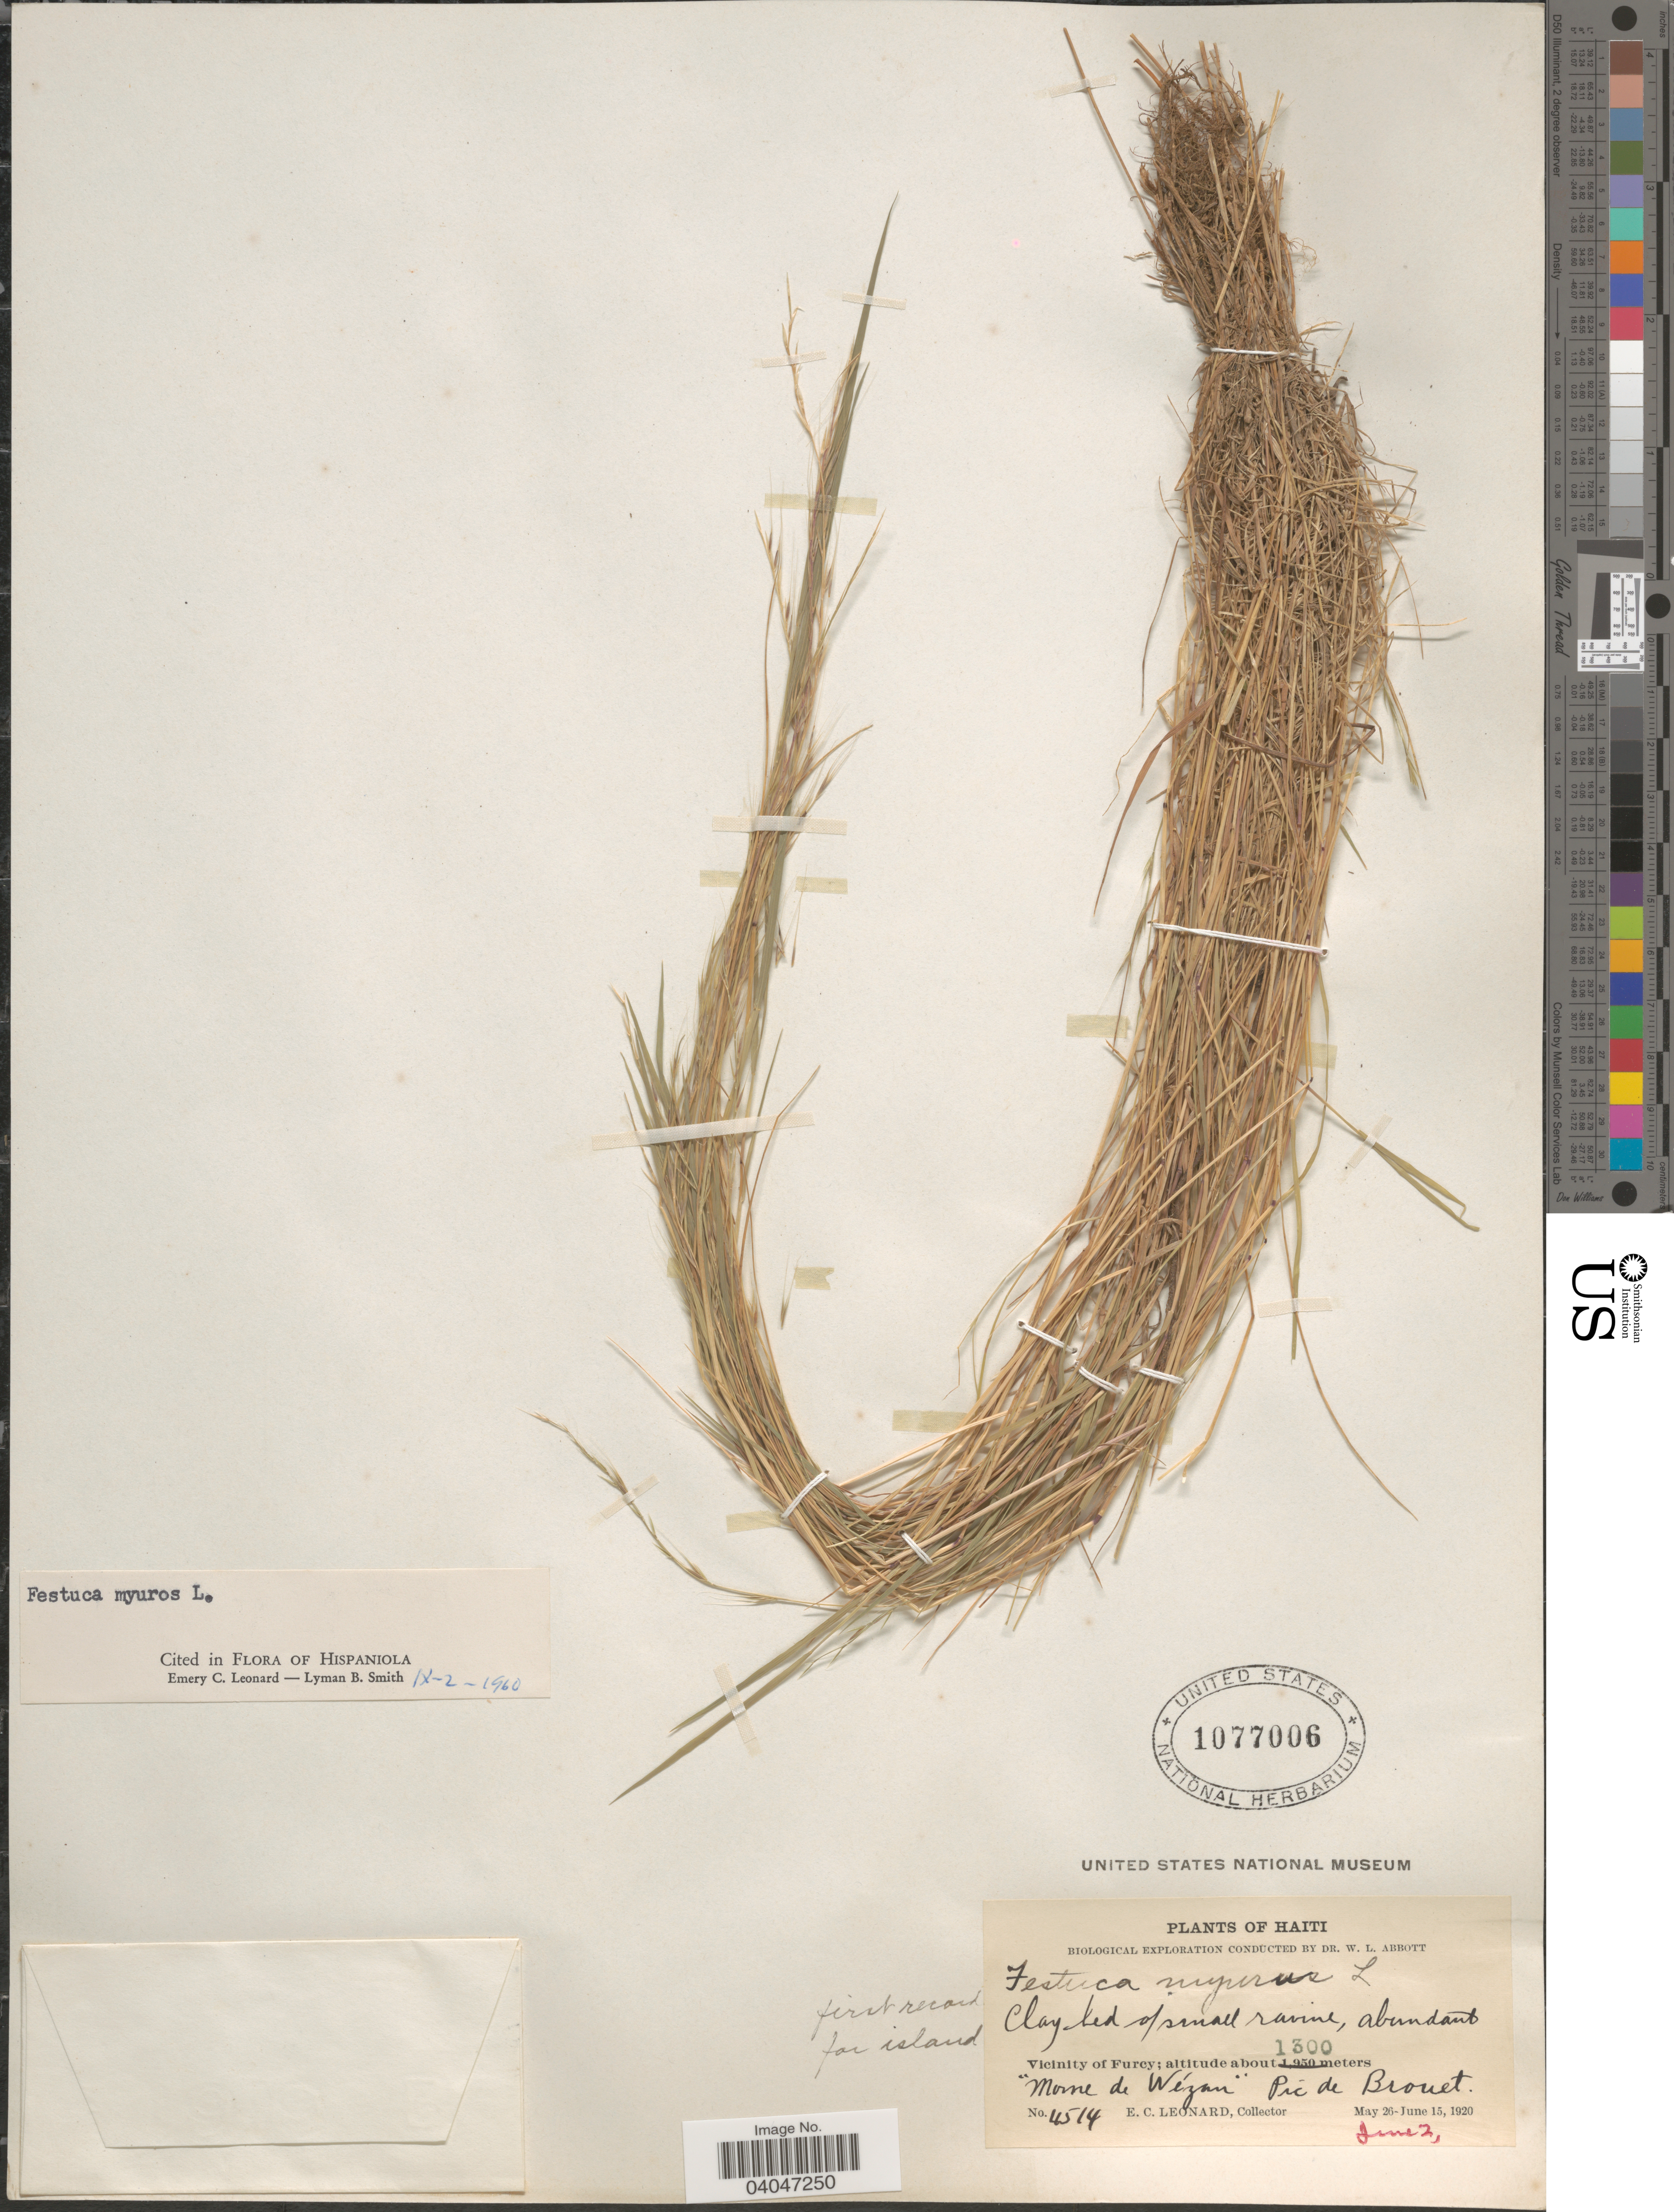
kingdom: Plantae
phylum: Tracheophyta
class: Liliopsida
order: Poales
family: Poaceae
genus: Festuca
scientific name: Festuca myuros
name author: L.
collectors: E. C. Leonard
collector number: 4514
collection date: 1920-06-02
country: Haiti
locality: Vicinity of Furcy. "Mome de Wézan" Pic de Brouet.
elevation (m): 1300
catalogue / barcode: US 1077006